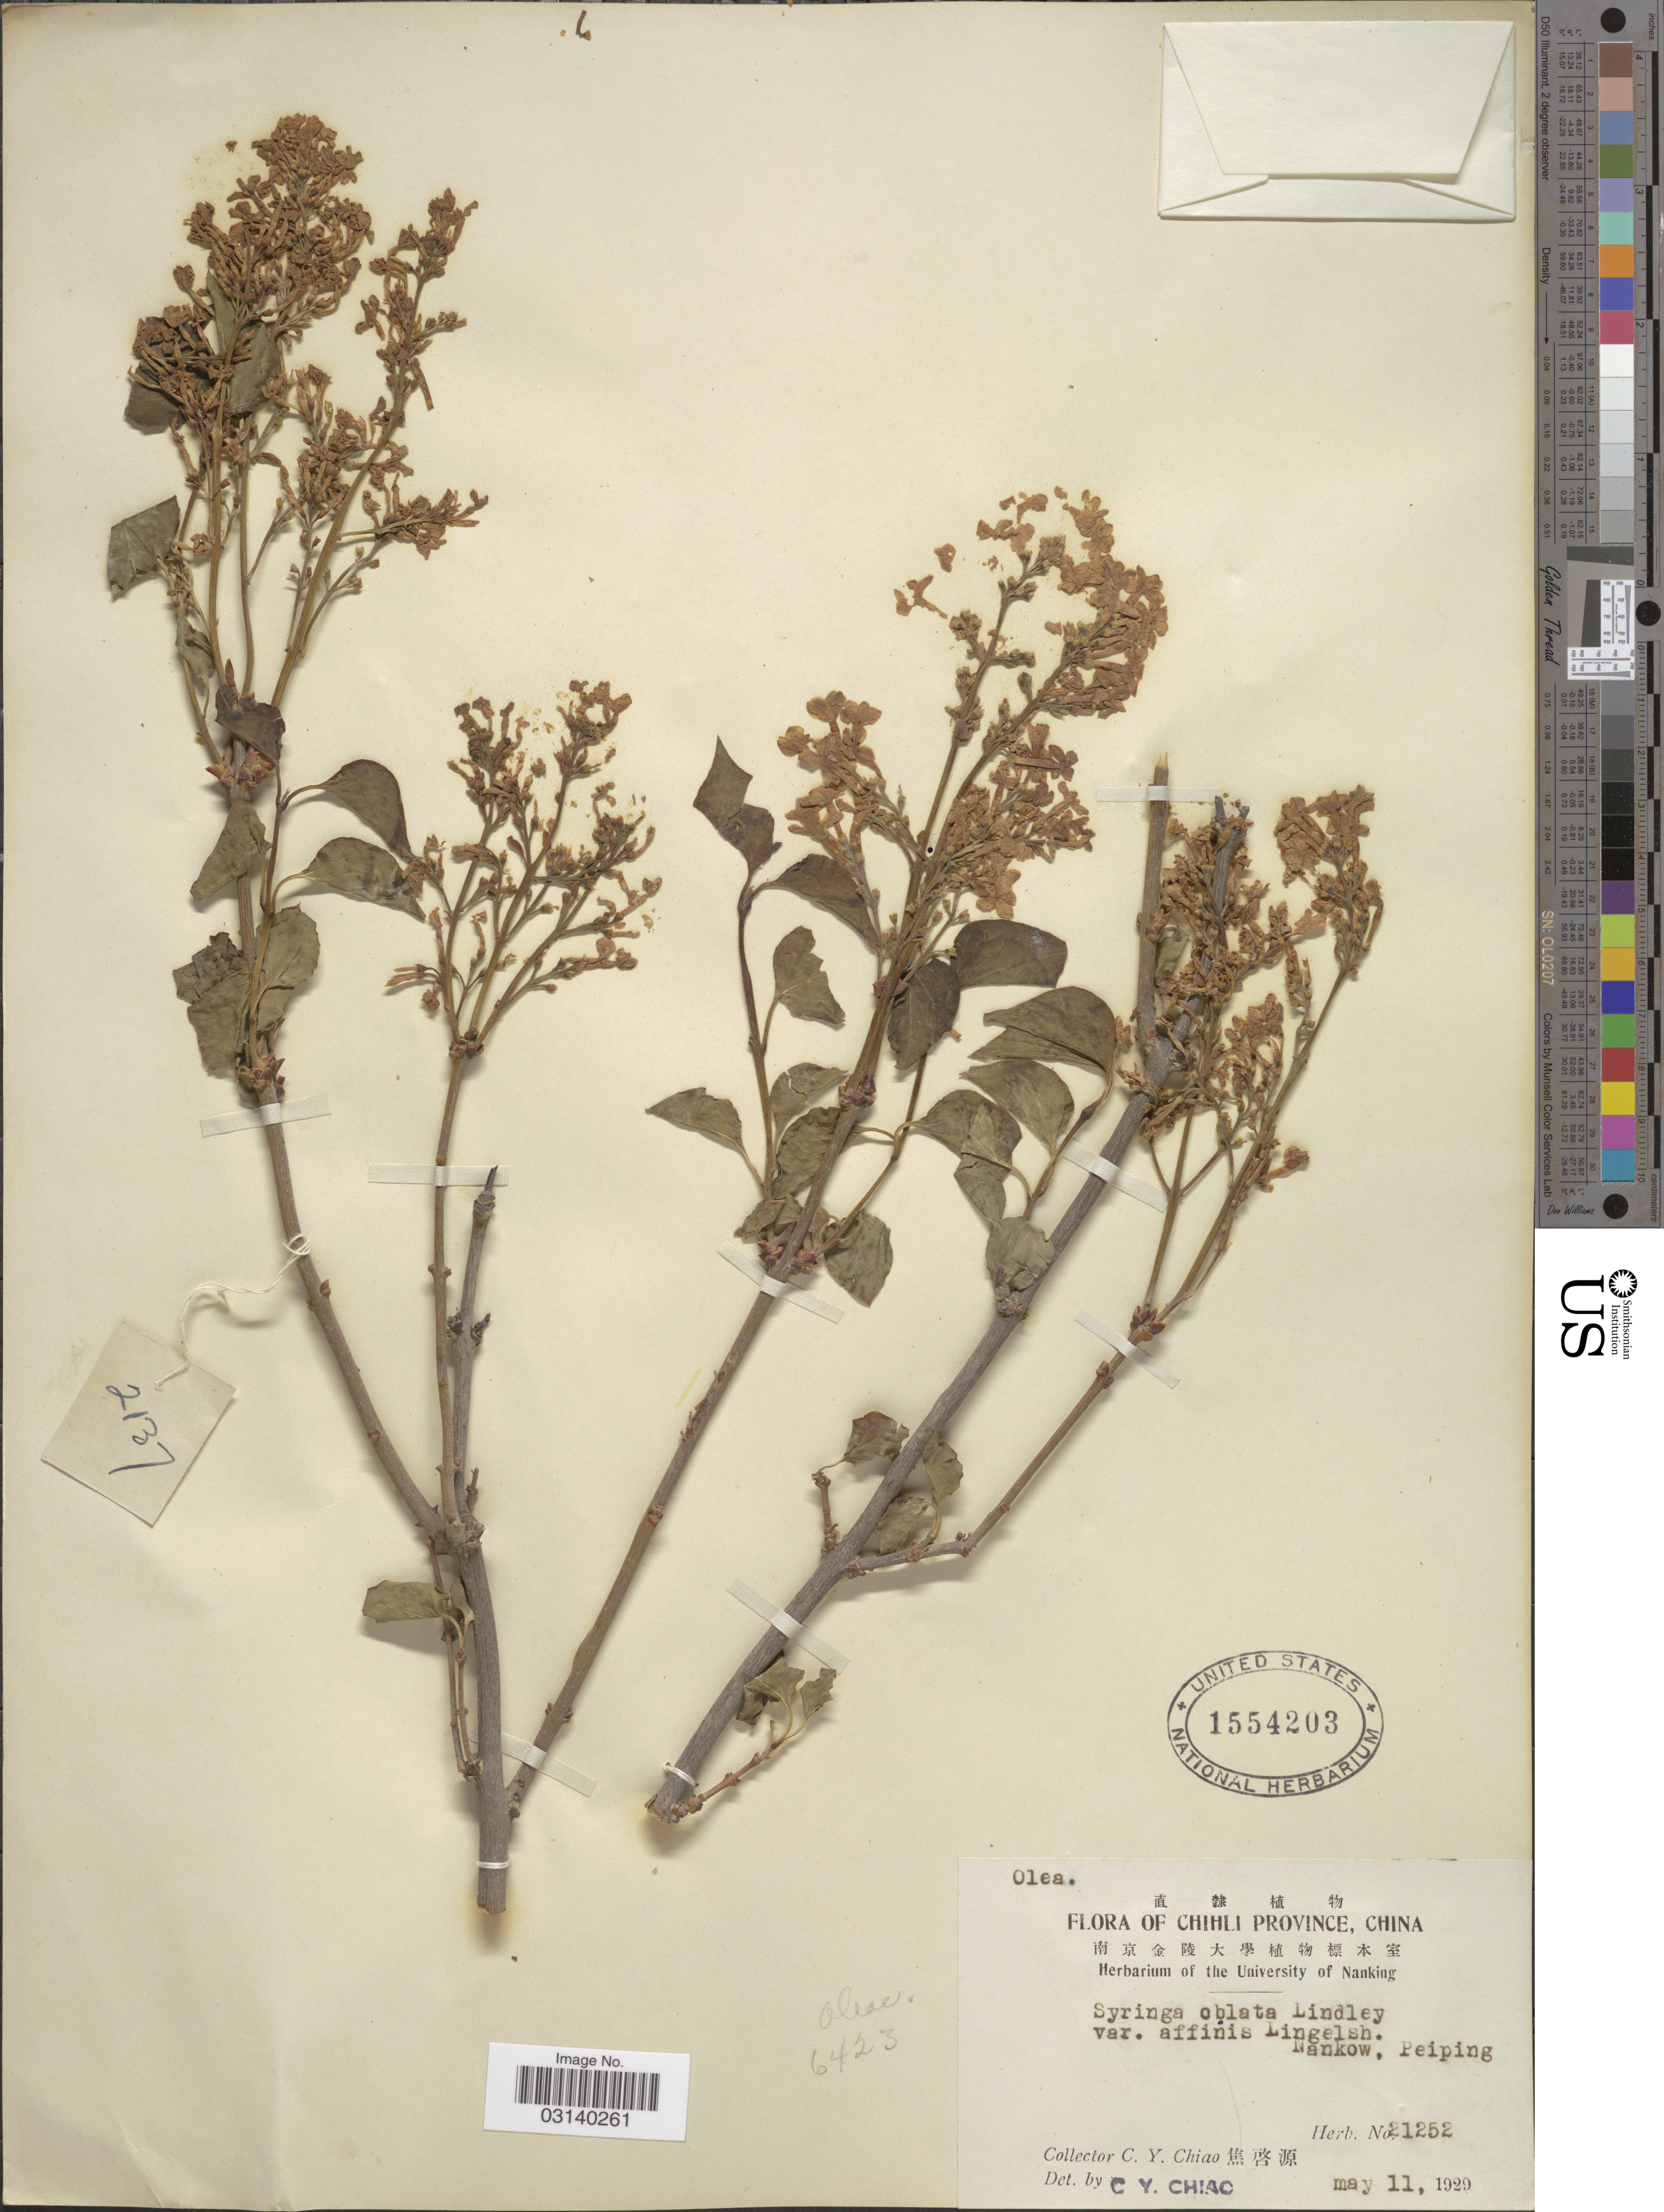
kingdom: Plantae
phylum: Tracheophyta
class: Magnoliopsida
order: Lamiales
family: Oleaceae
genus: Syringa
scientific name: Syringa oblata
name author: Lindl.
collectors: C. Y. Chiao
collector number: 21252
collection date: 1929-05-11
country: China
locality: Chihli province. Nankow, Peiping.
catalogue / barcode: US 1554203